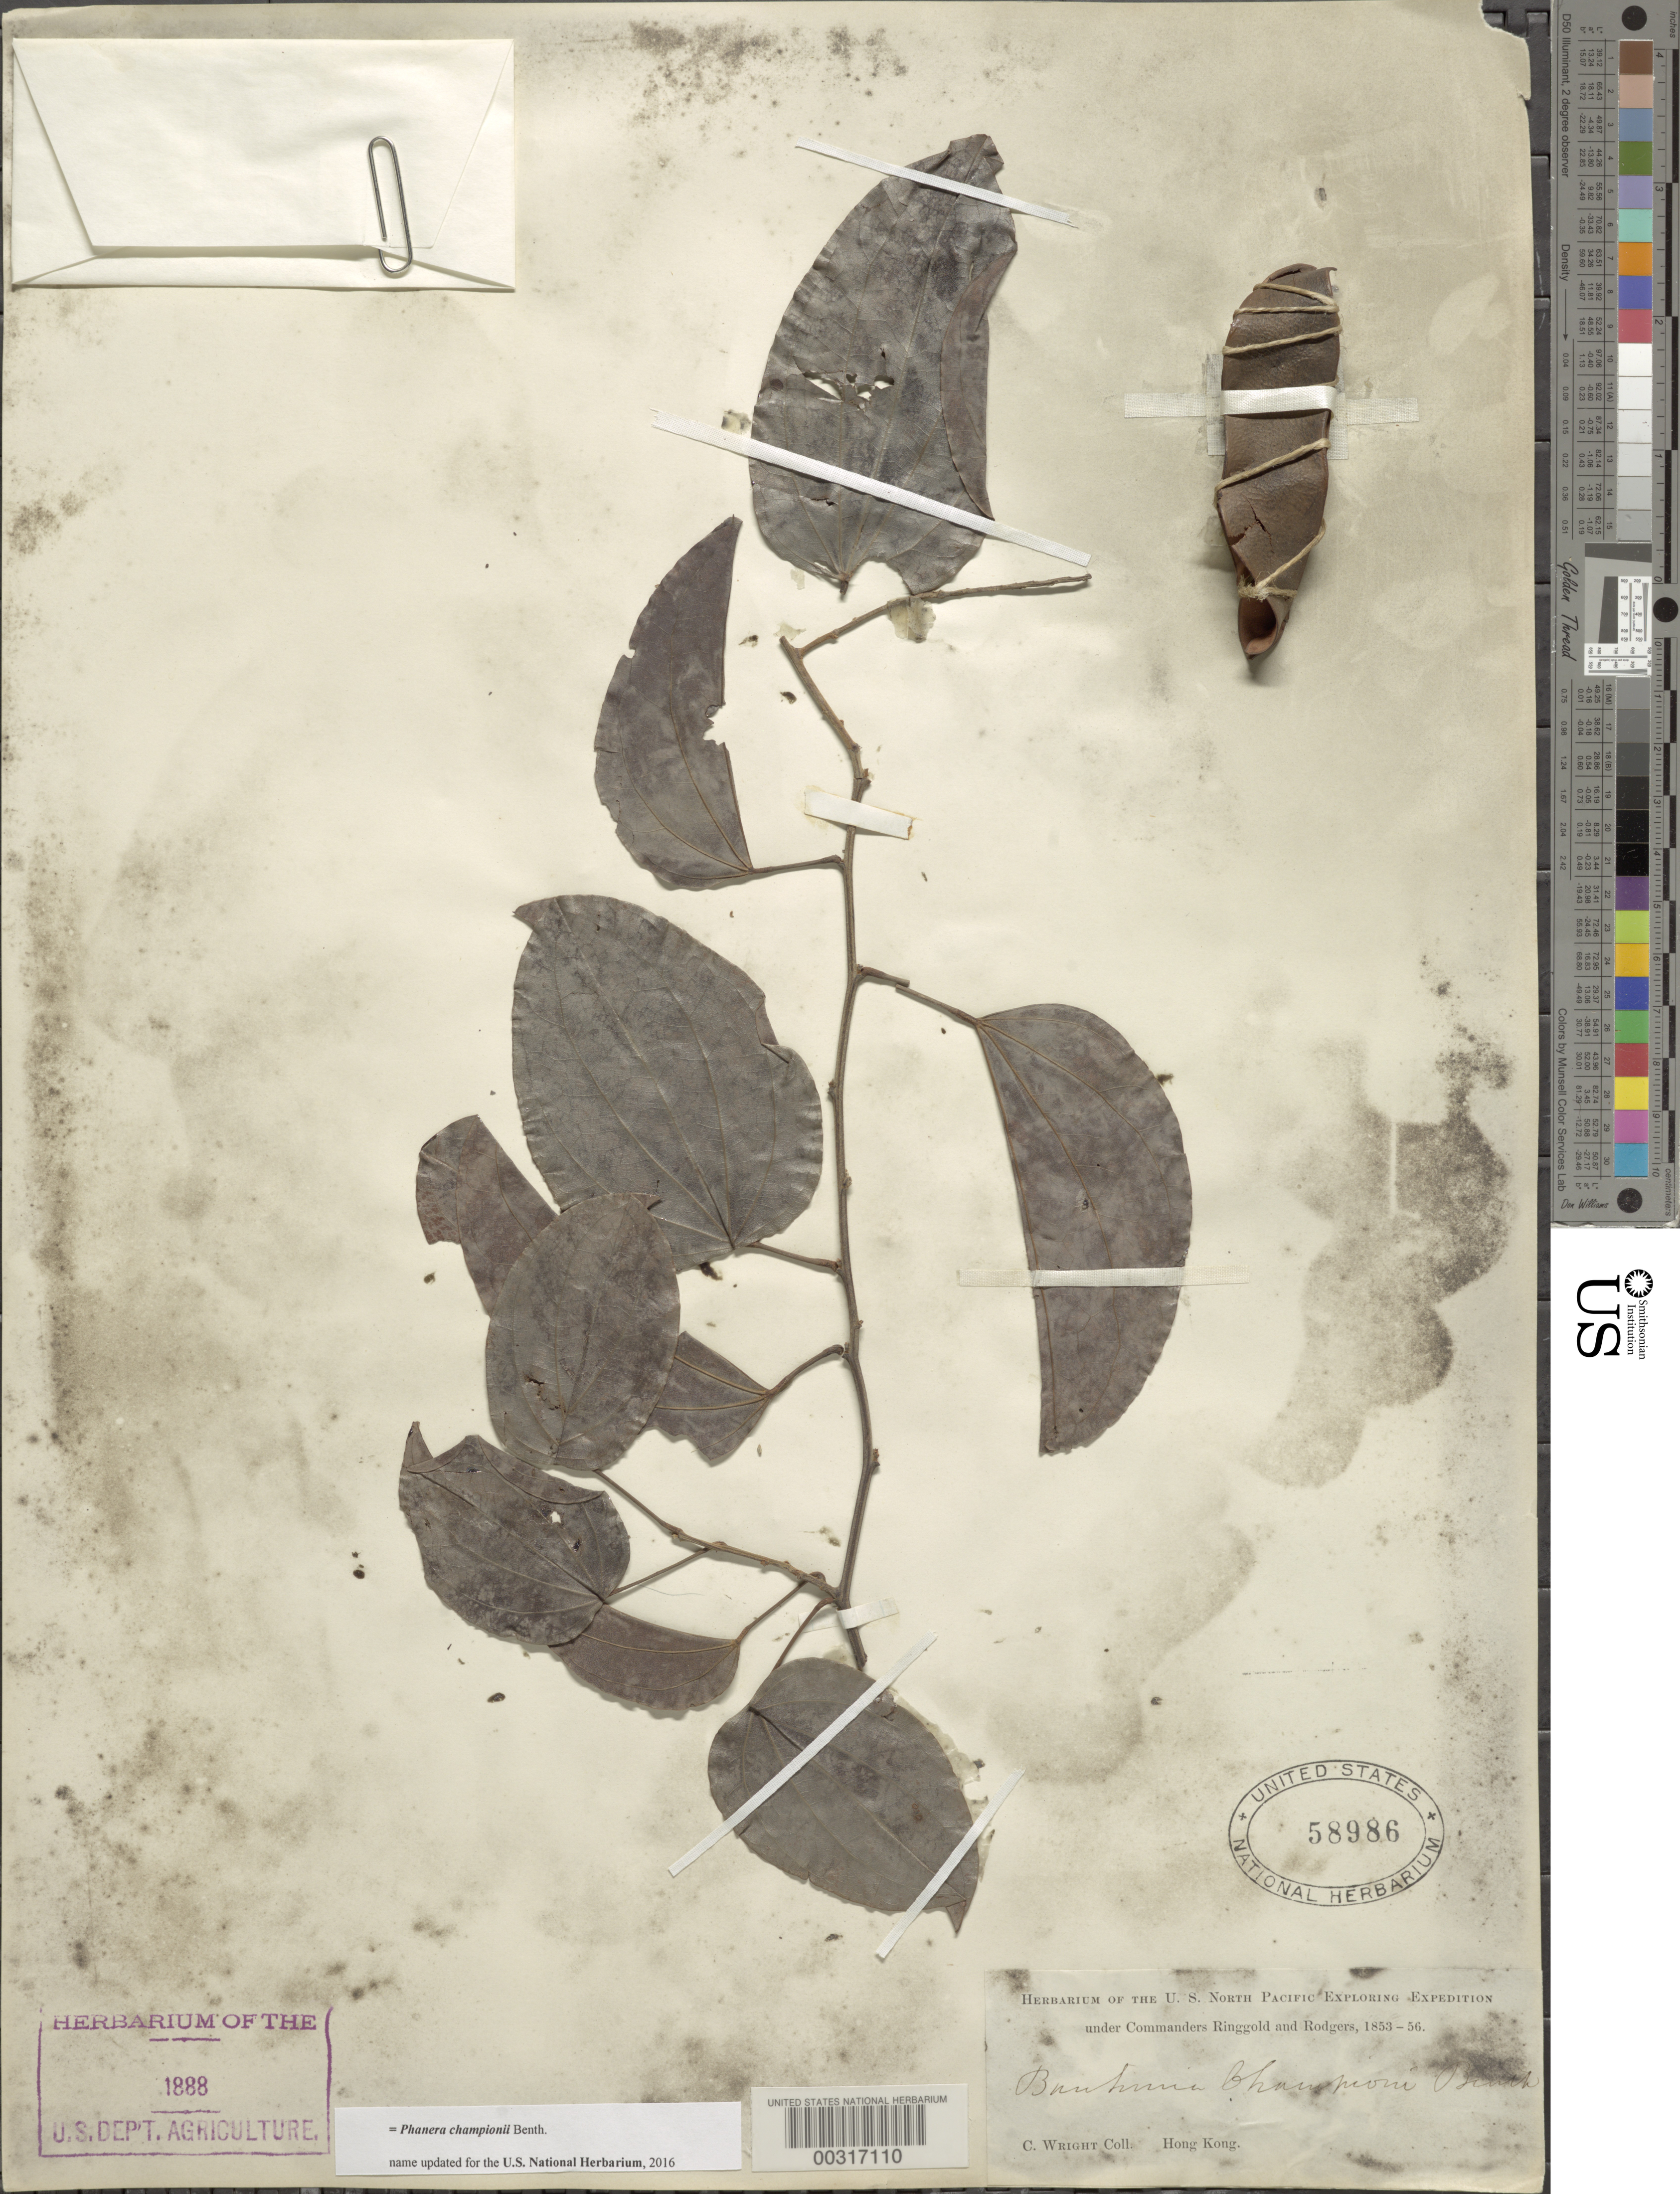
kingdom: Plantae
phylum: Tracheophyta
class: Magnoliopsida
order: Fabales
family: Fabaceae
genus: Phanera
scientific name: Phanera championii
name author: Benth.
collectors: C. Wright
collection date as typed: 1853 to -- -- 1856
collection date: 1853/1856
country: China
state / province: Hong Kong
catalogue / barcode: US 58986